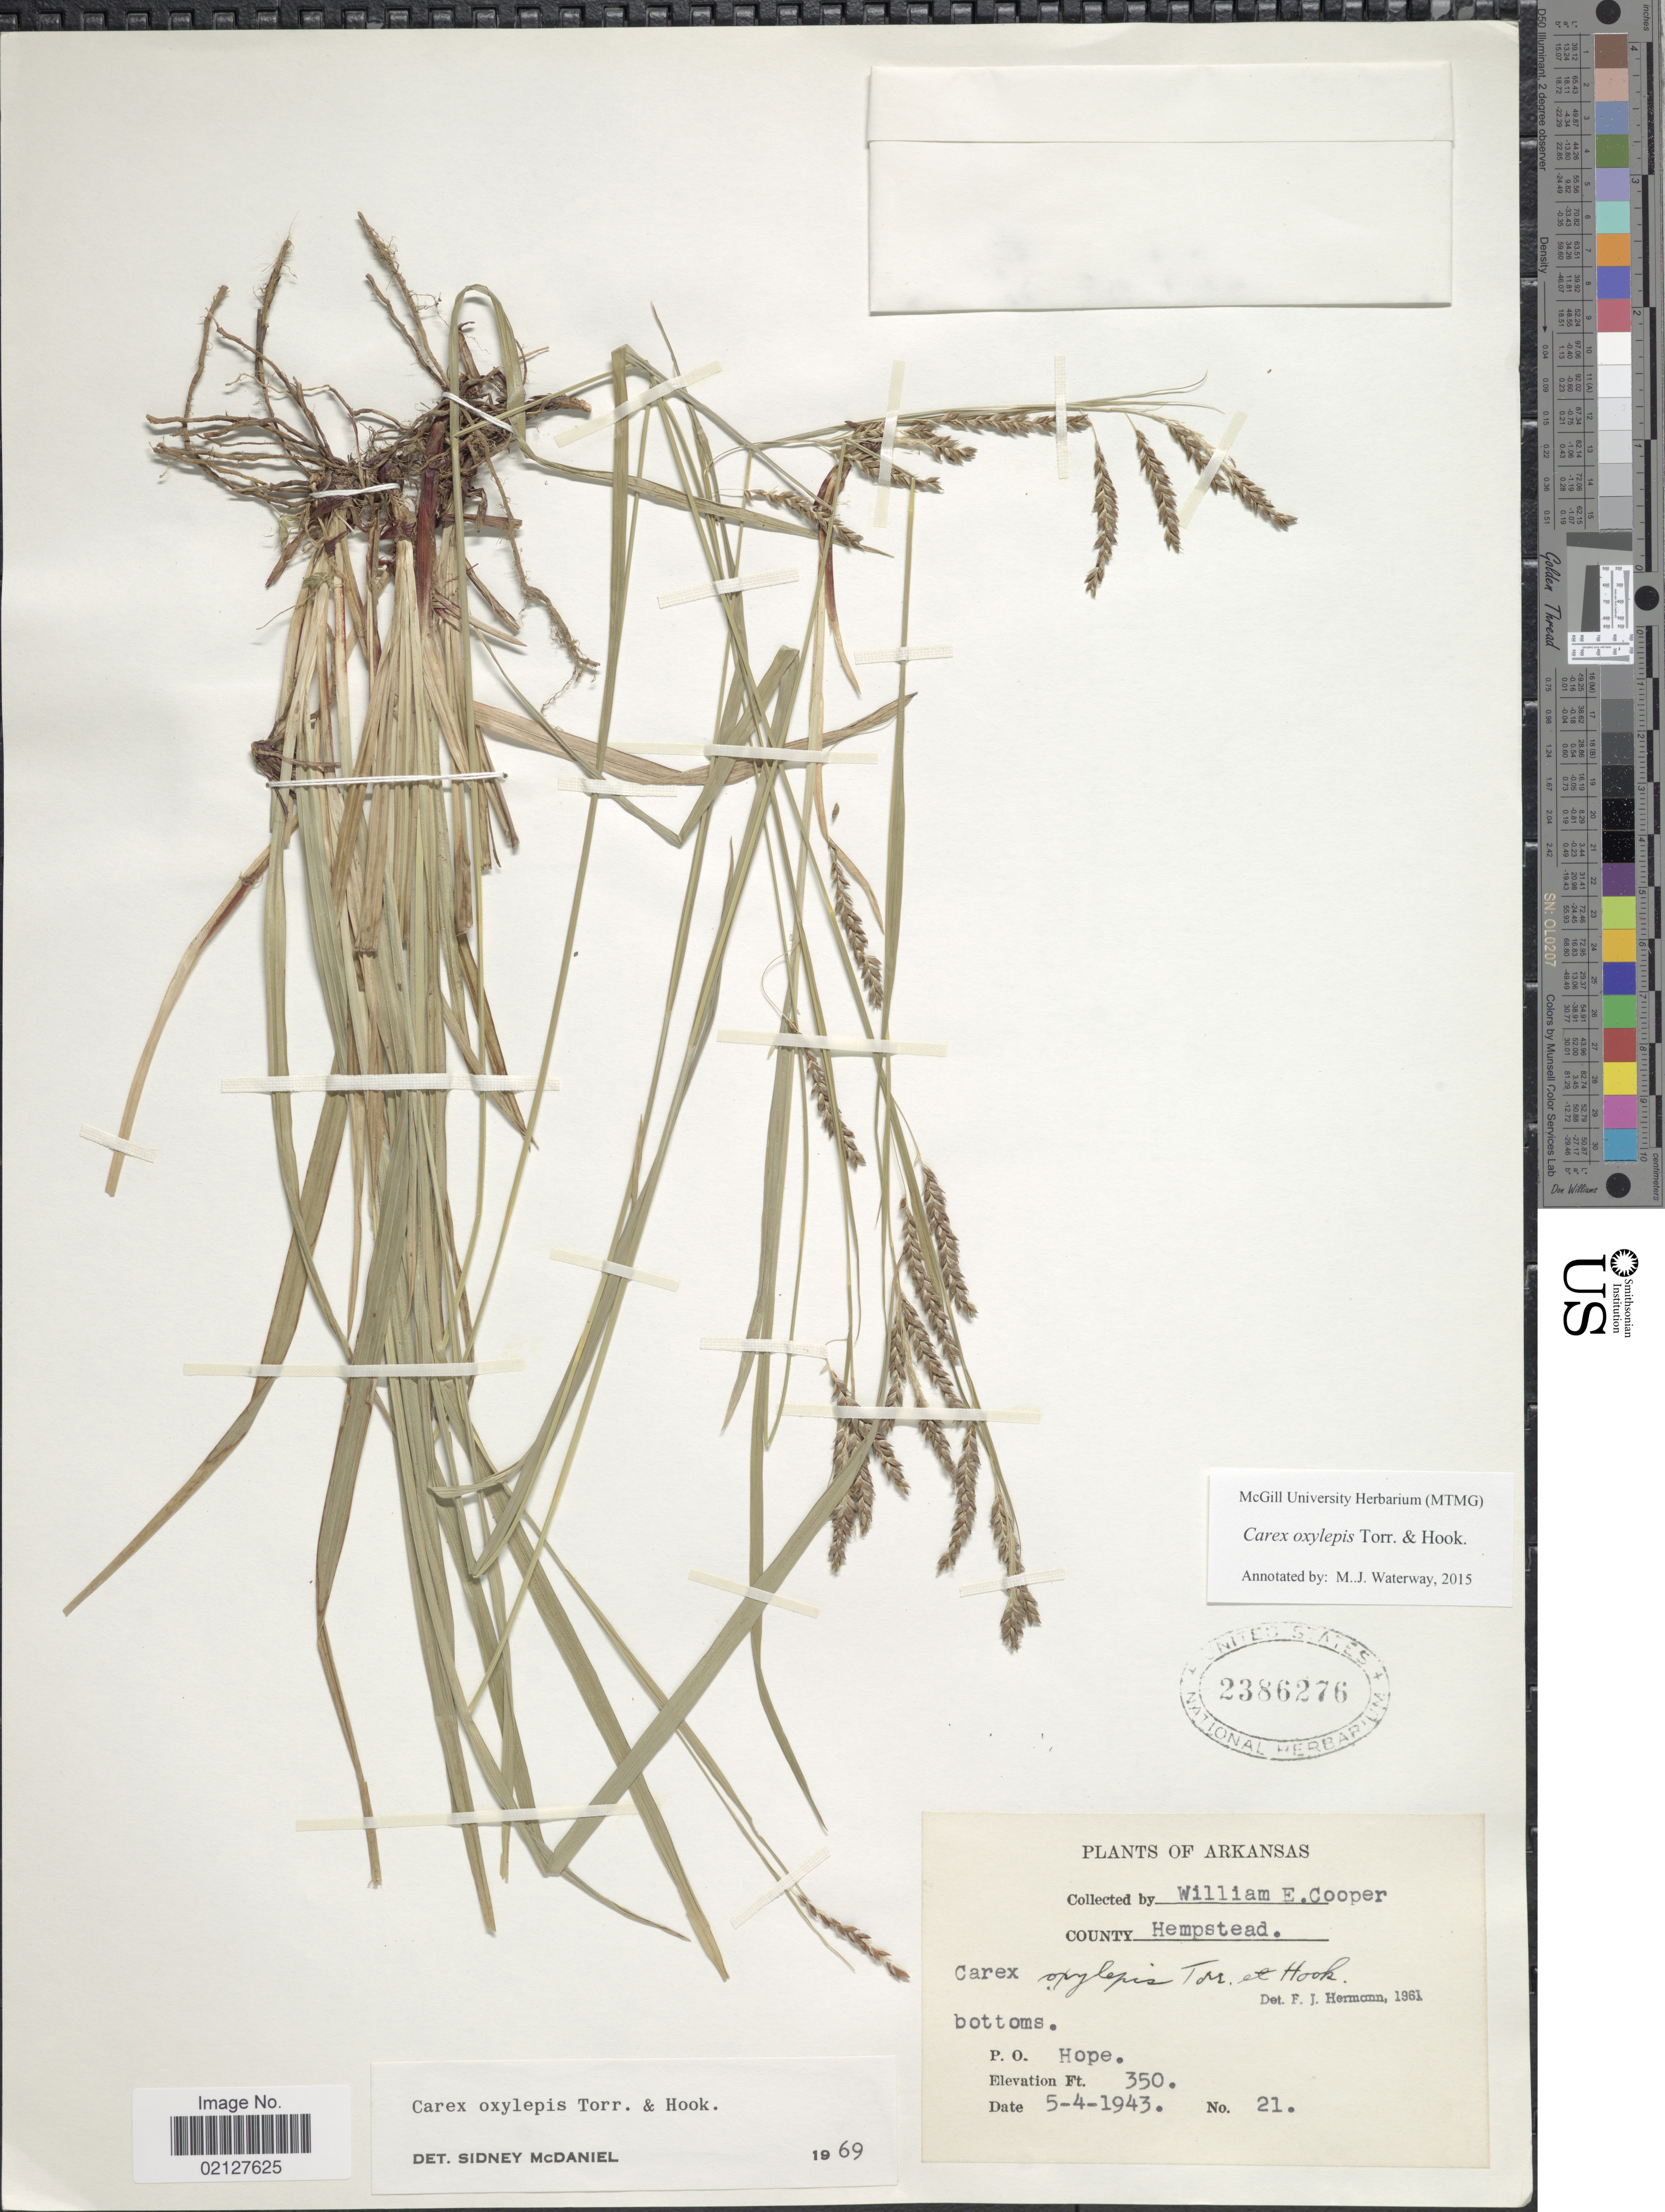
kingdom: Plantae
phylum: Tracheophyta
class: Liliopsida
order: Poales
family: Cyperaceae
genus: Carex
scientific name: Carex oxylepis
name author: Torr. & Hook.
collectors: W. Cooper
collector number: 21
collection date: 1943-05-04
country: United States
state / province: Arkansas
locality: County Hempstead. P. O. Hope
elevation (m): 107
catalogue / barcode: US 2386276